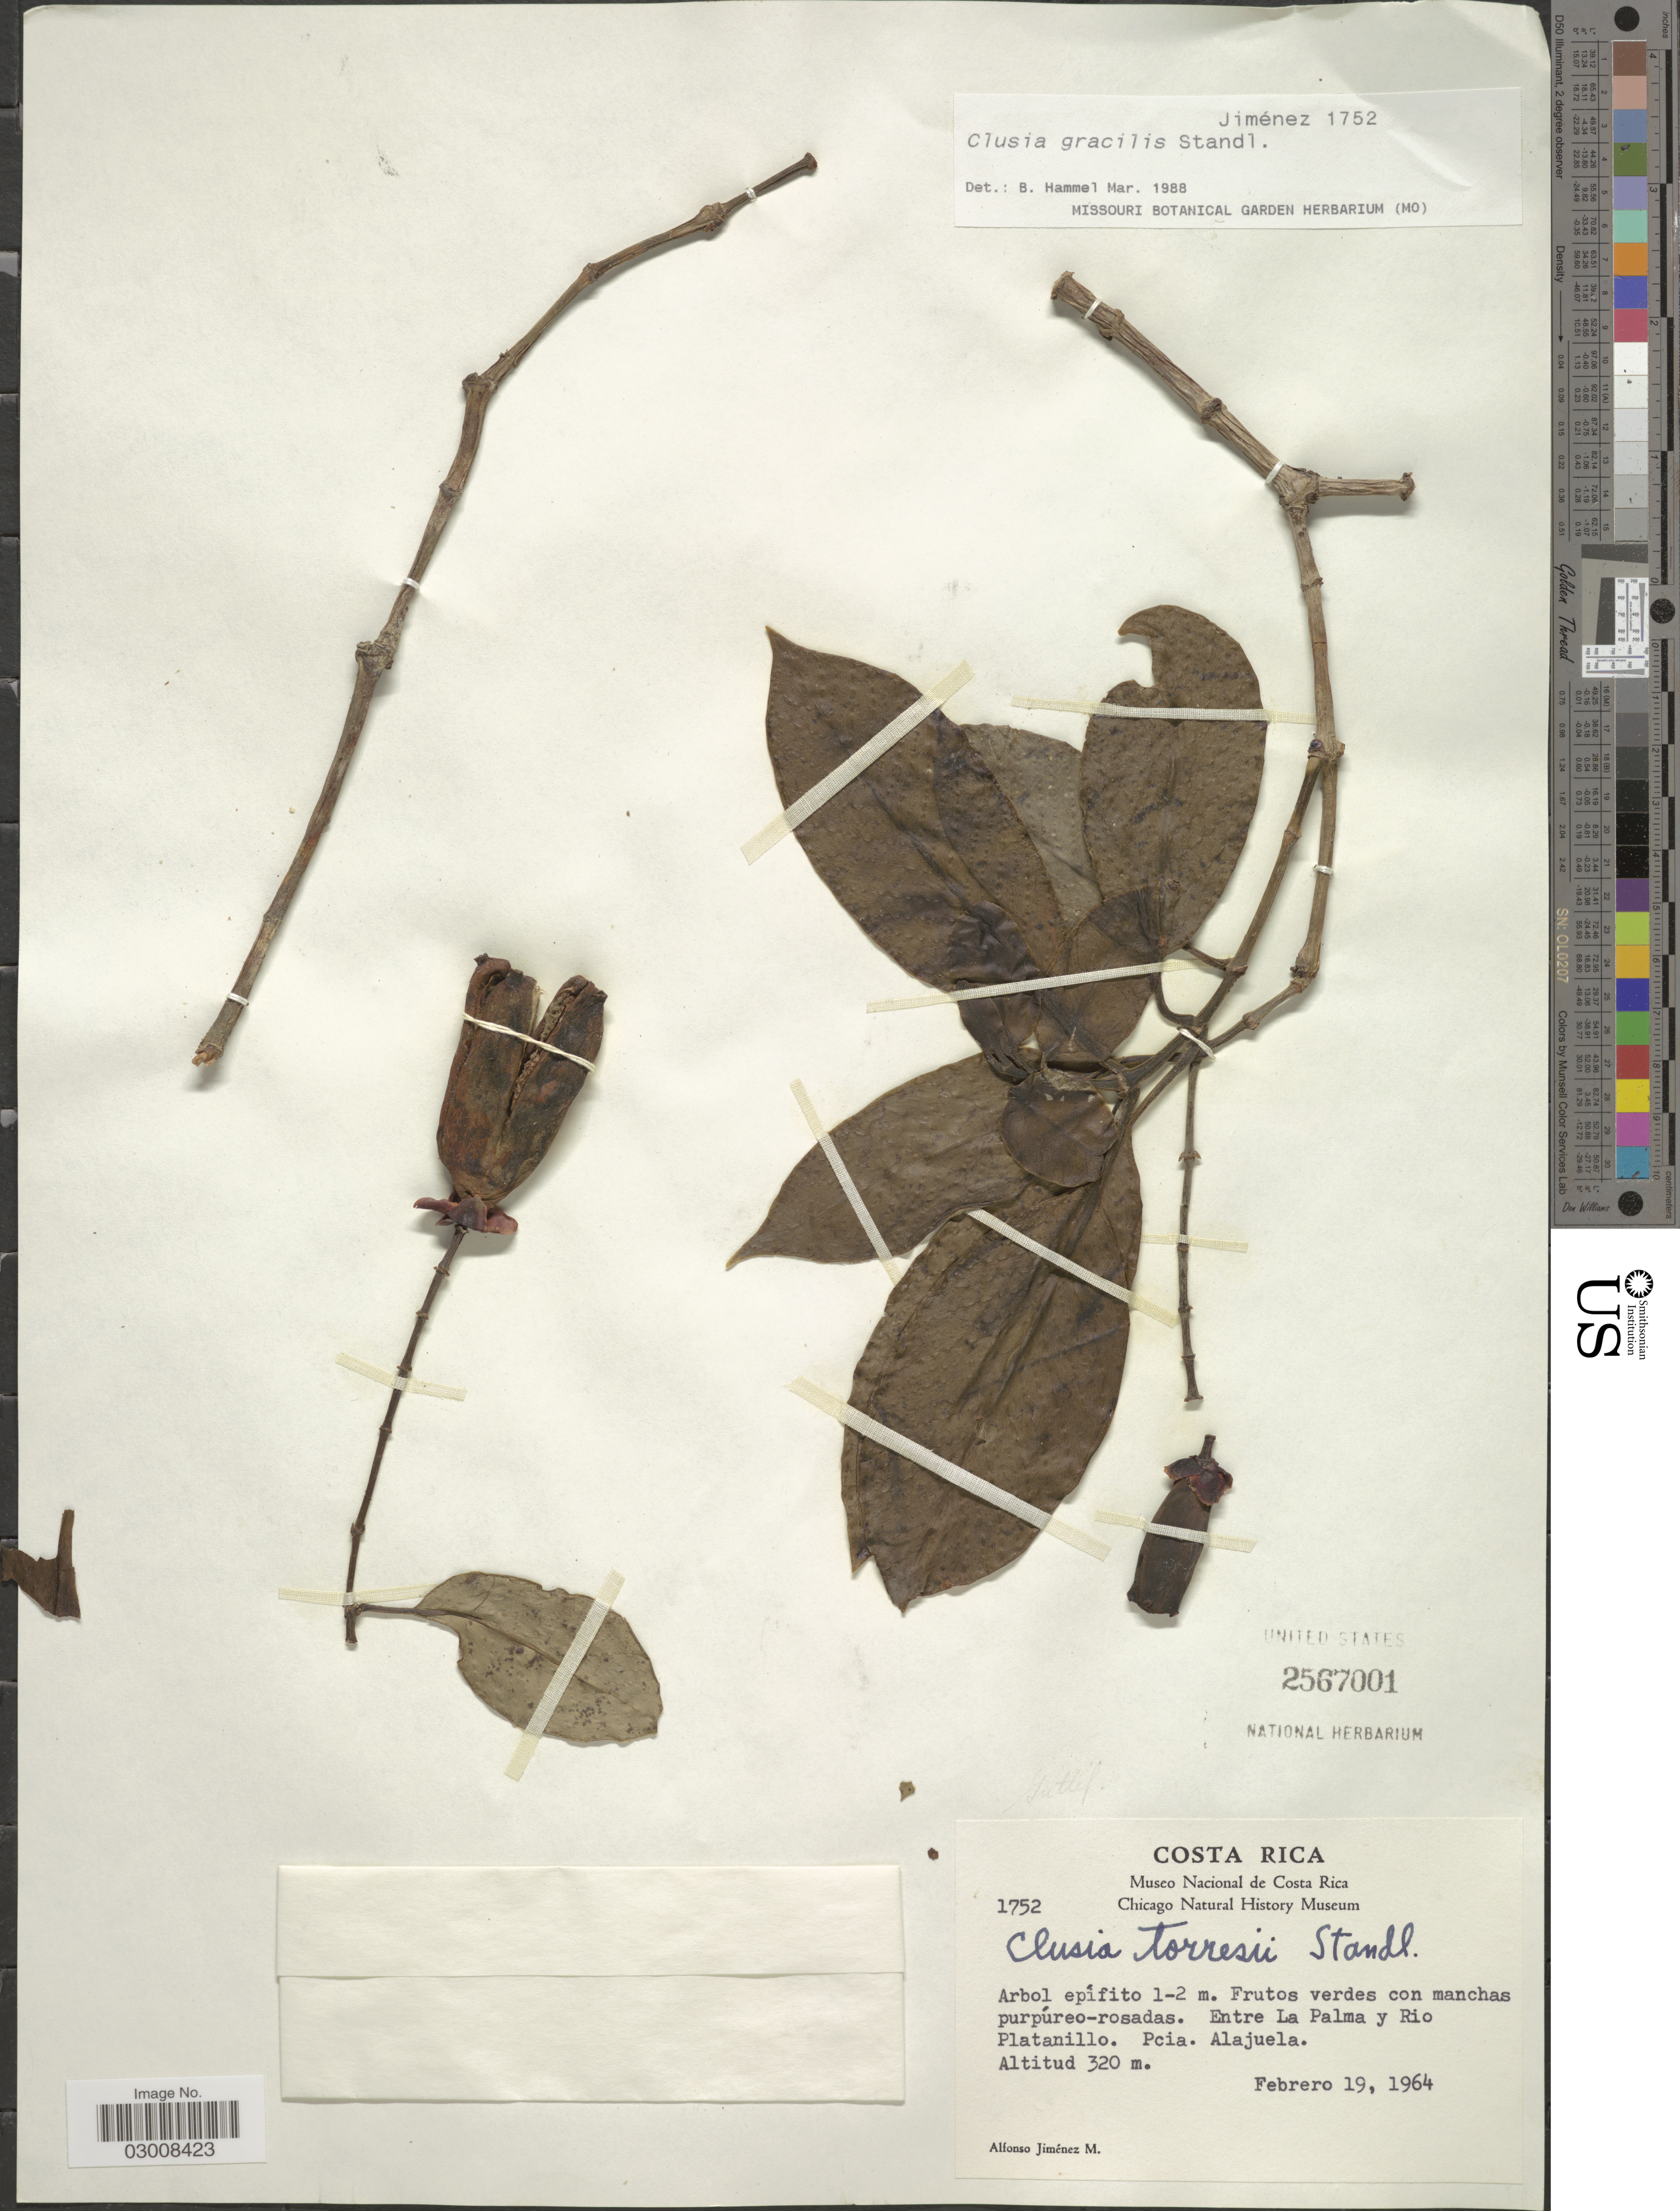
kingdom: Plantae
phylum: Tracheophyta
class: Magnoliopsida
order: Malpighiales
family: Clusiaceae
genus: Clusia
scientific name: Clusia gracilis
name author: Standl.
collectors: A. Jimenez M.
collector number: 1752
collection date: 1964-02-19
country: Costa Rica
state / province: Alajuela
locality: Entre La Palma y Rio Platanillo, Pcia. Alajuela.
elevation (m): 320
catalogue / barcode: US 2567001